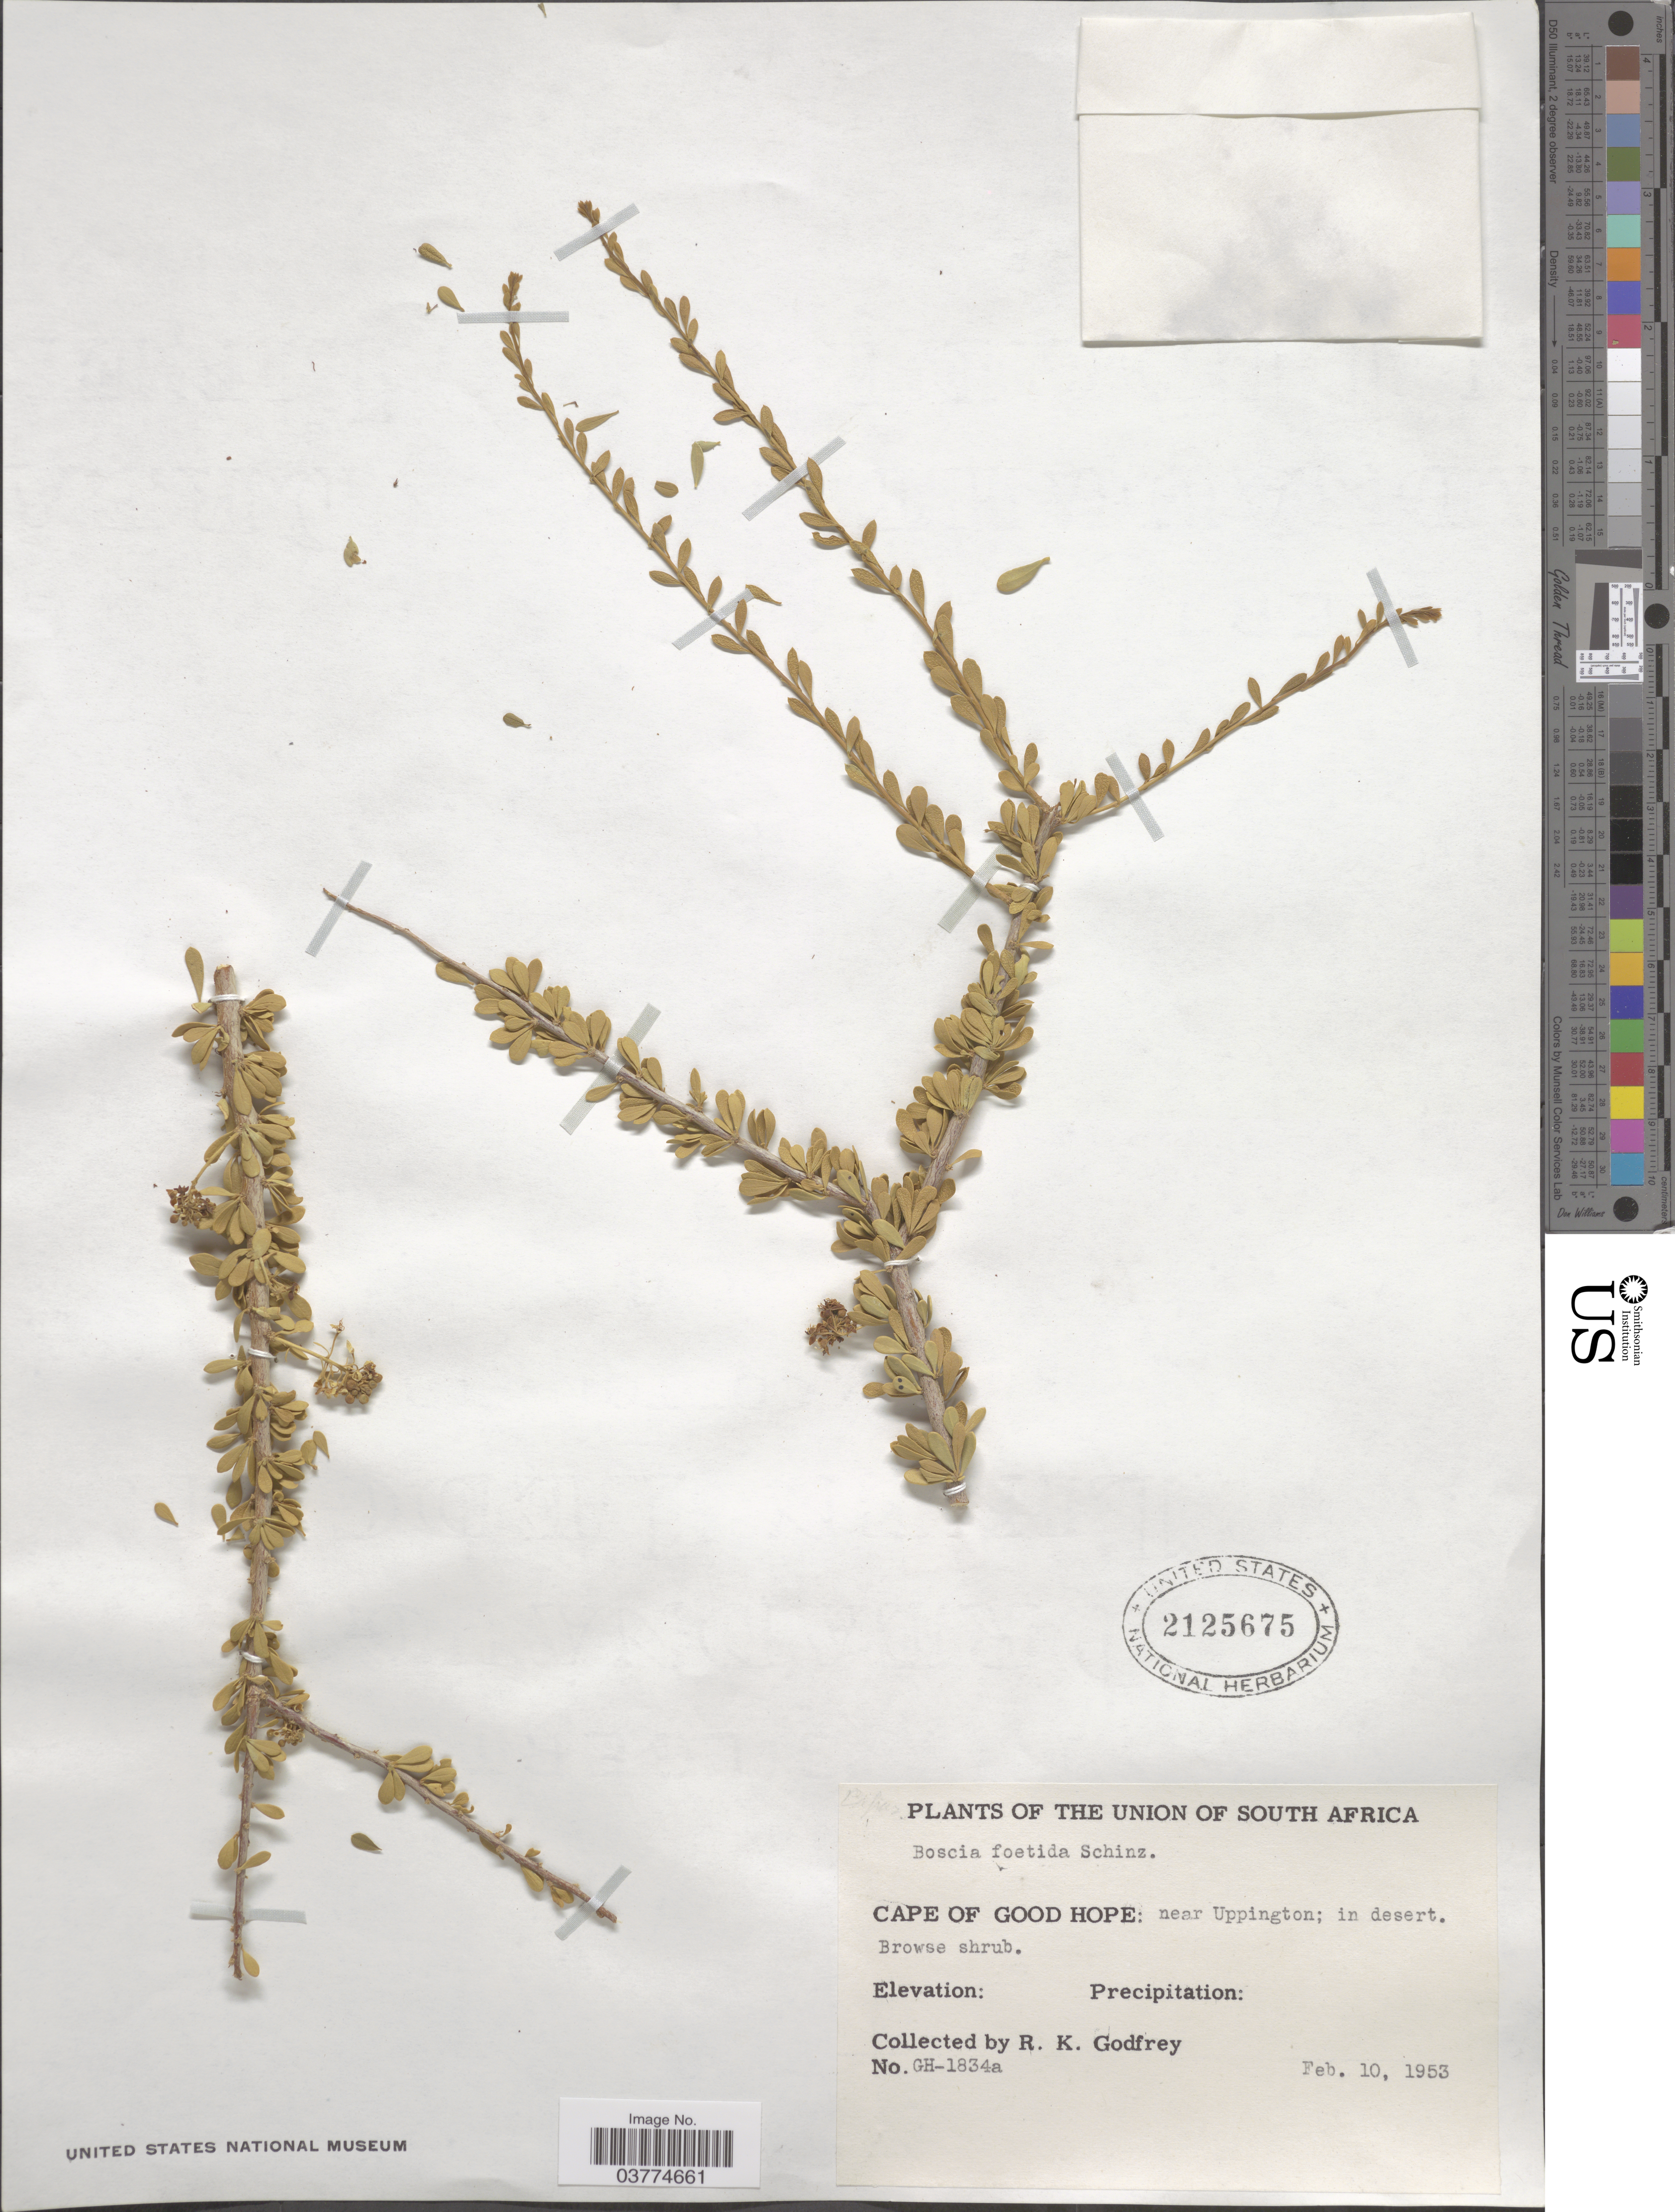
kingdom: Plantae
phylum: Tracheophyta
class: Magnoliopsida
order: Brassicales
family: Capparaceae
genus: Boscia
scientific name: Boscia foetida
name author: Schinz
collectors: R. K. Godfrey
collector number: GH-1834a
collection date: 1953-02-10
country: South Africa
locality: The Union of South Africa. Cape of Good Hope: near Uppington.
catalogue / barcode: US 2125675